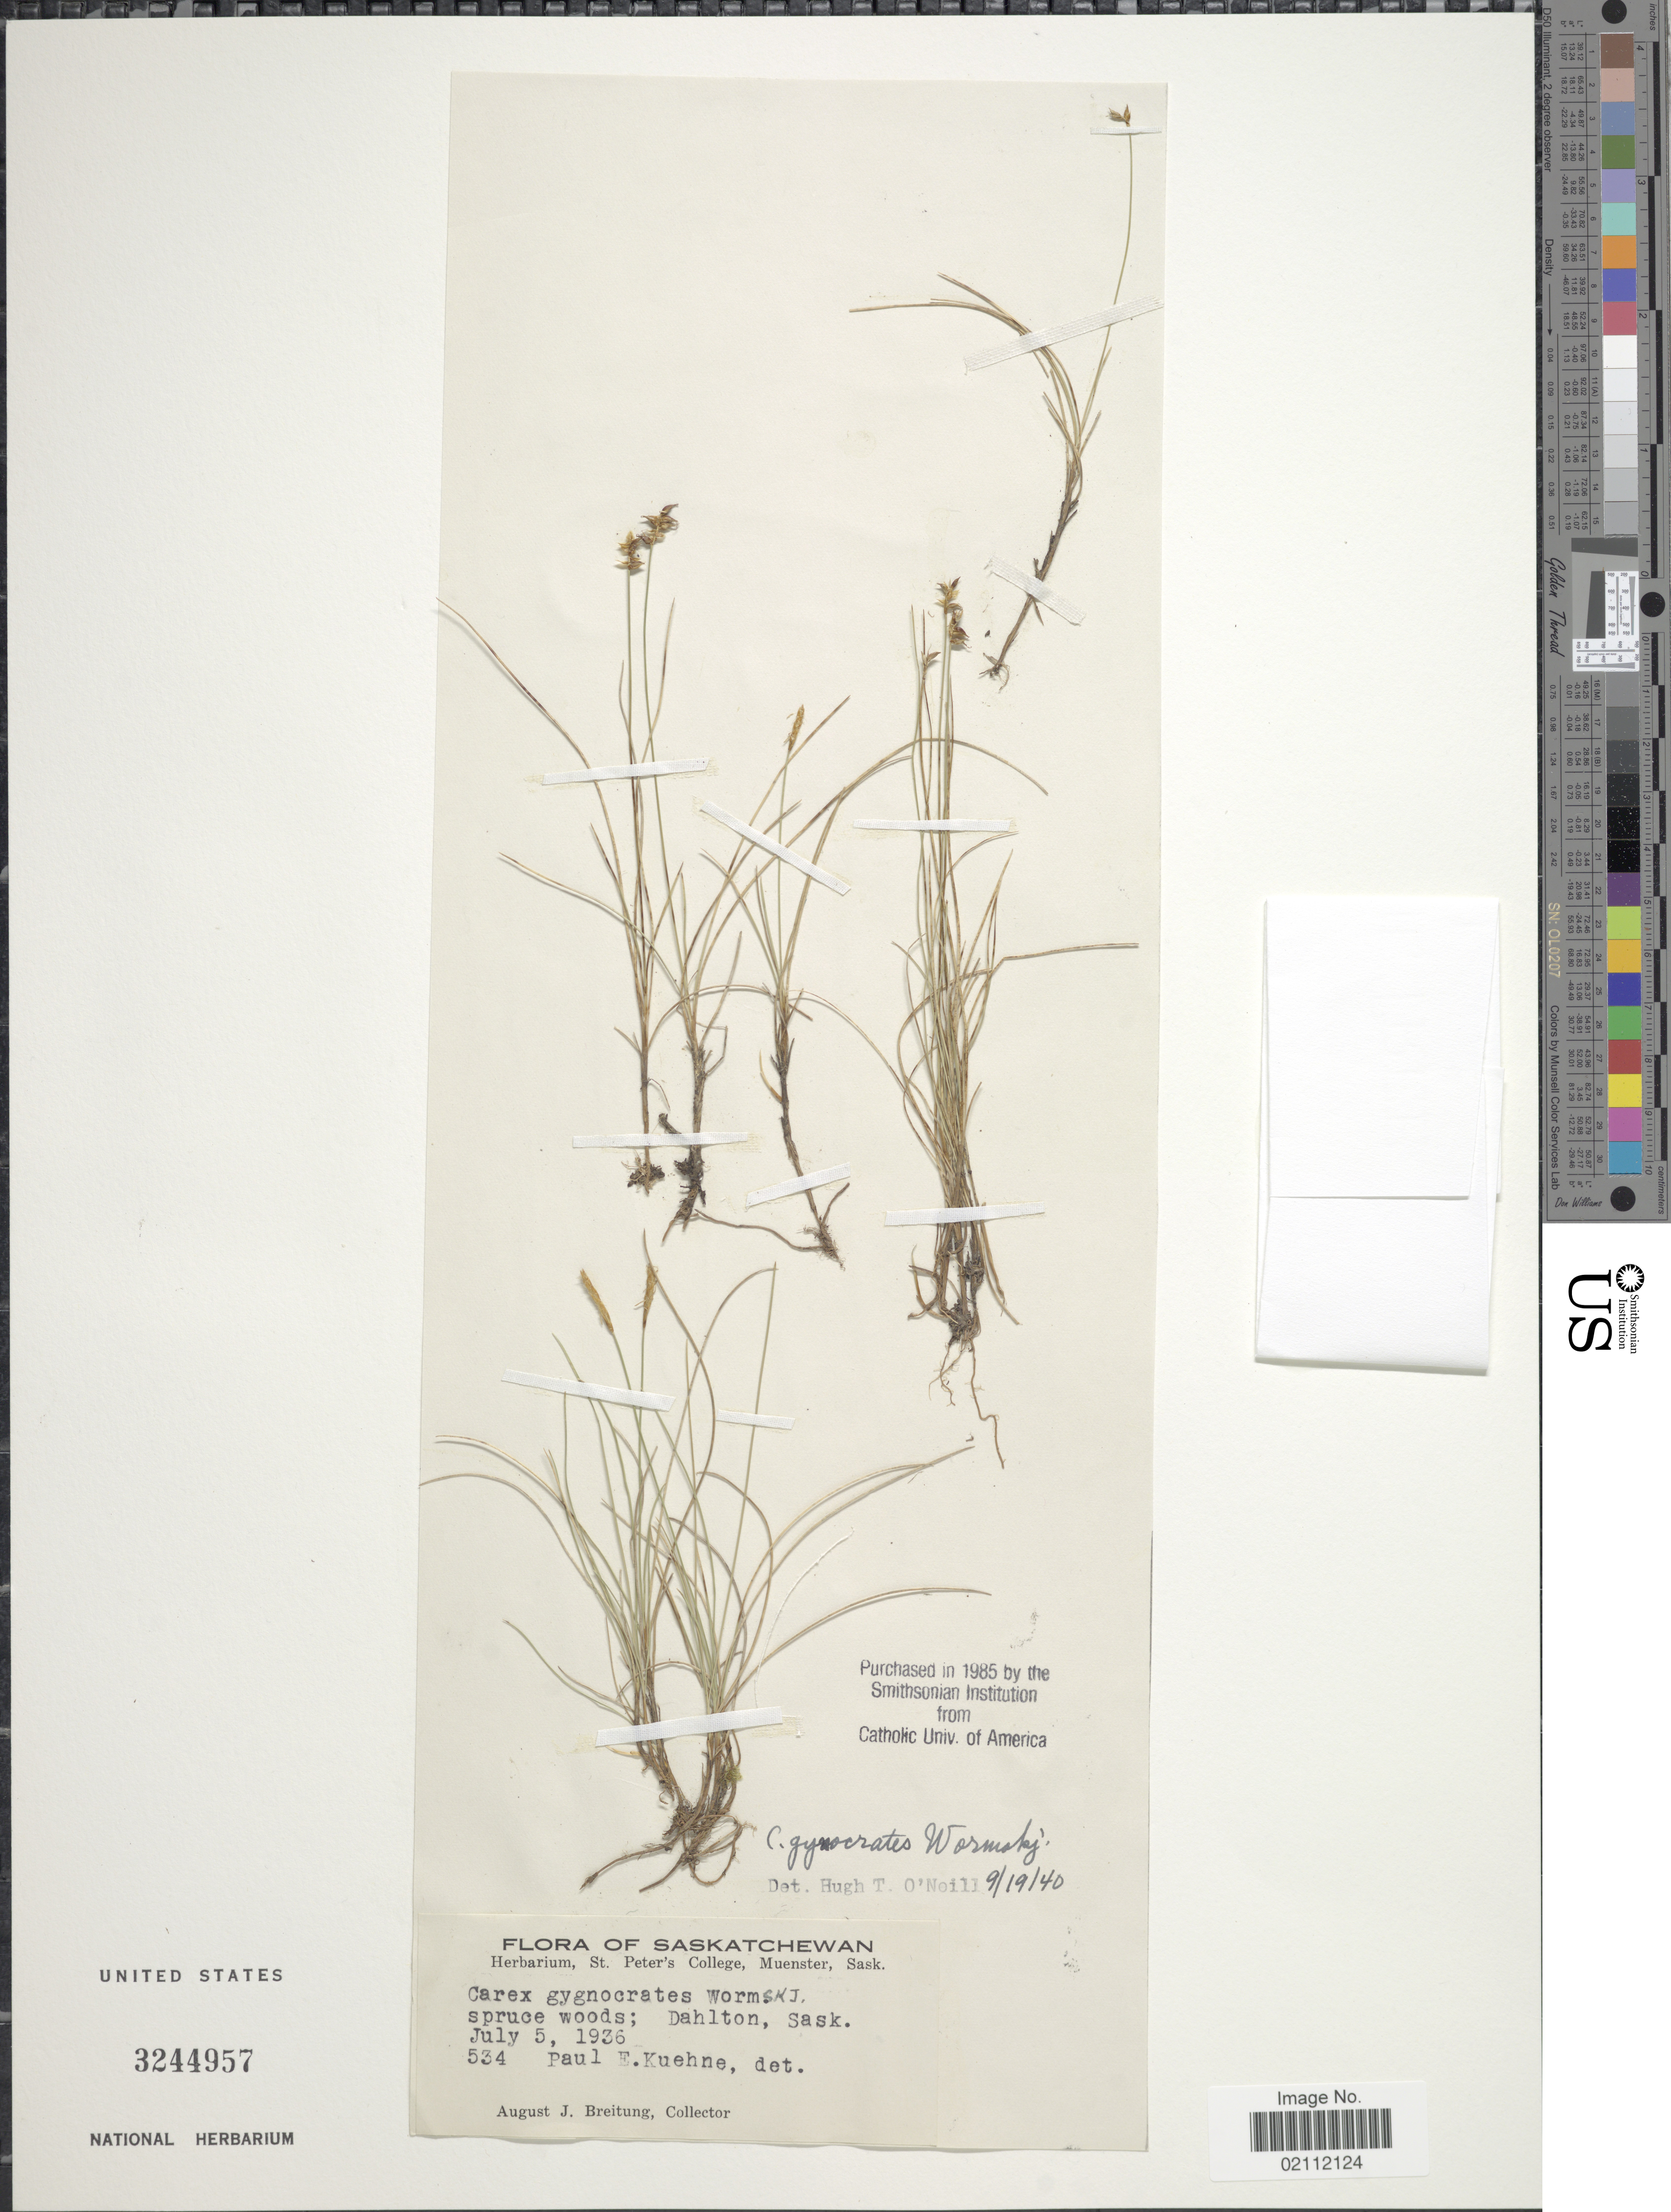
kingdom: Plantae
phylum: Tracheophyta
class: Liliopsida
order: Poales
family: Cyperaceae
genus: Carex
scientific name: Carex nardina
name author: (Hornem.) Fr.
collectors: A. Breitung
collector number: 534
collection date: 1936-07-05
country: Canada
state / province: Saskatchewan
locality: Dahlton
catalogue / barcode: US 3244957